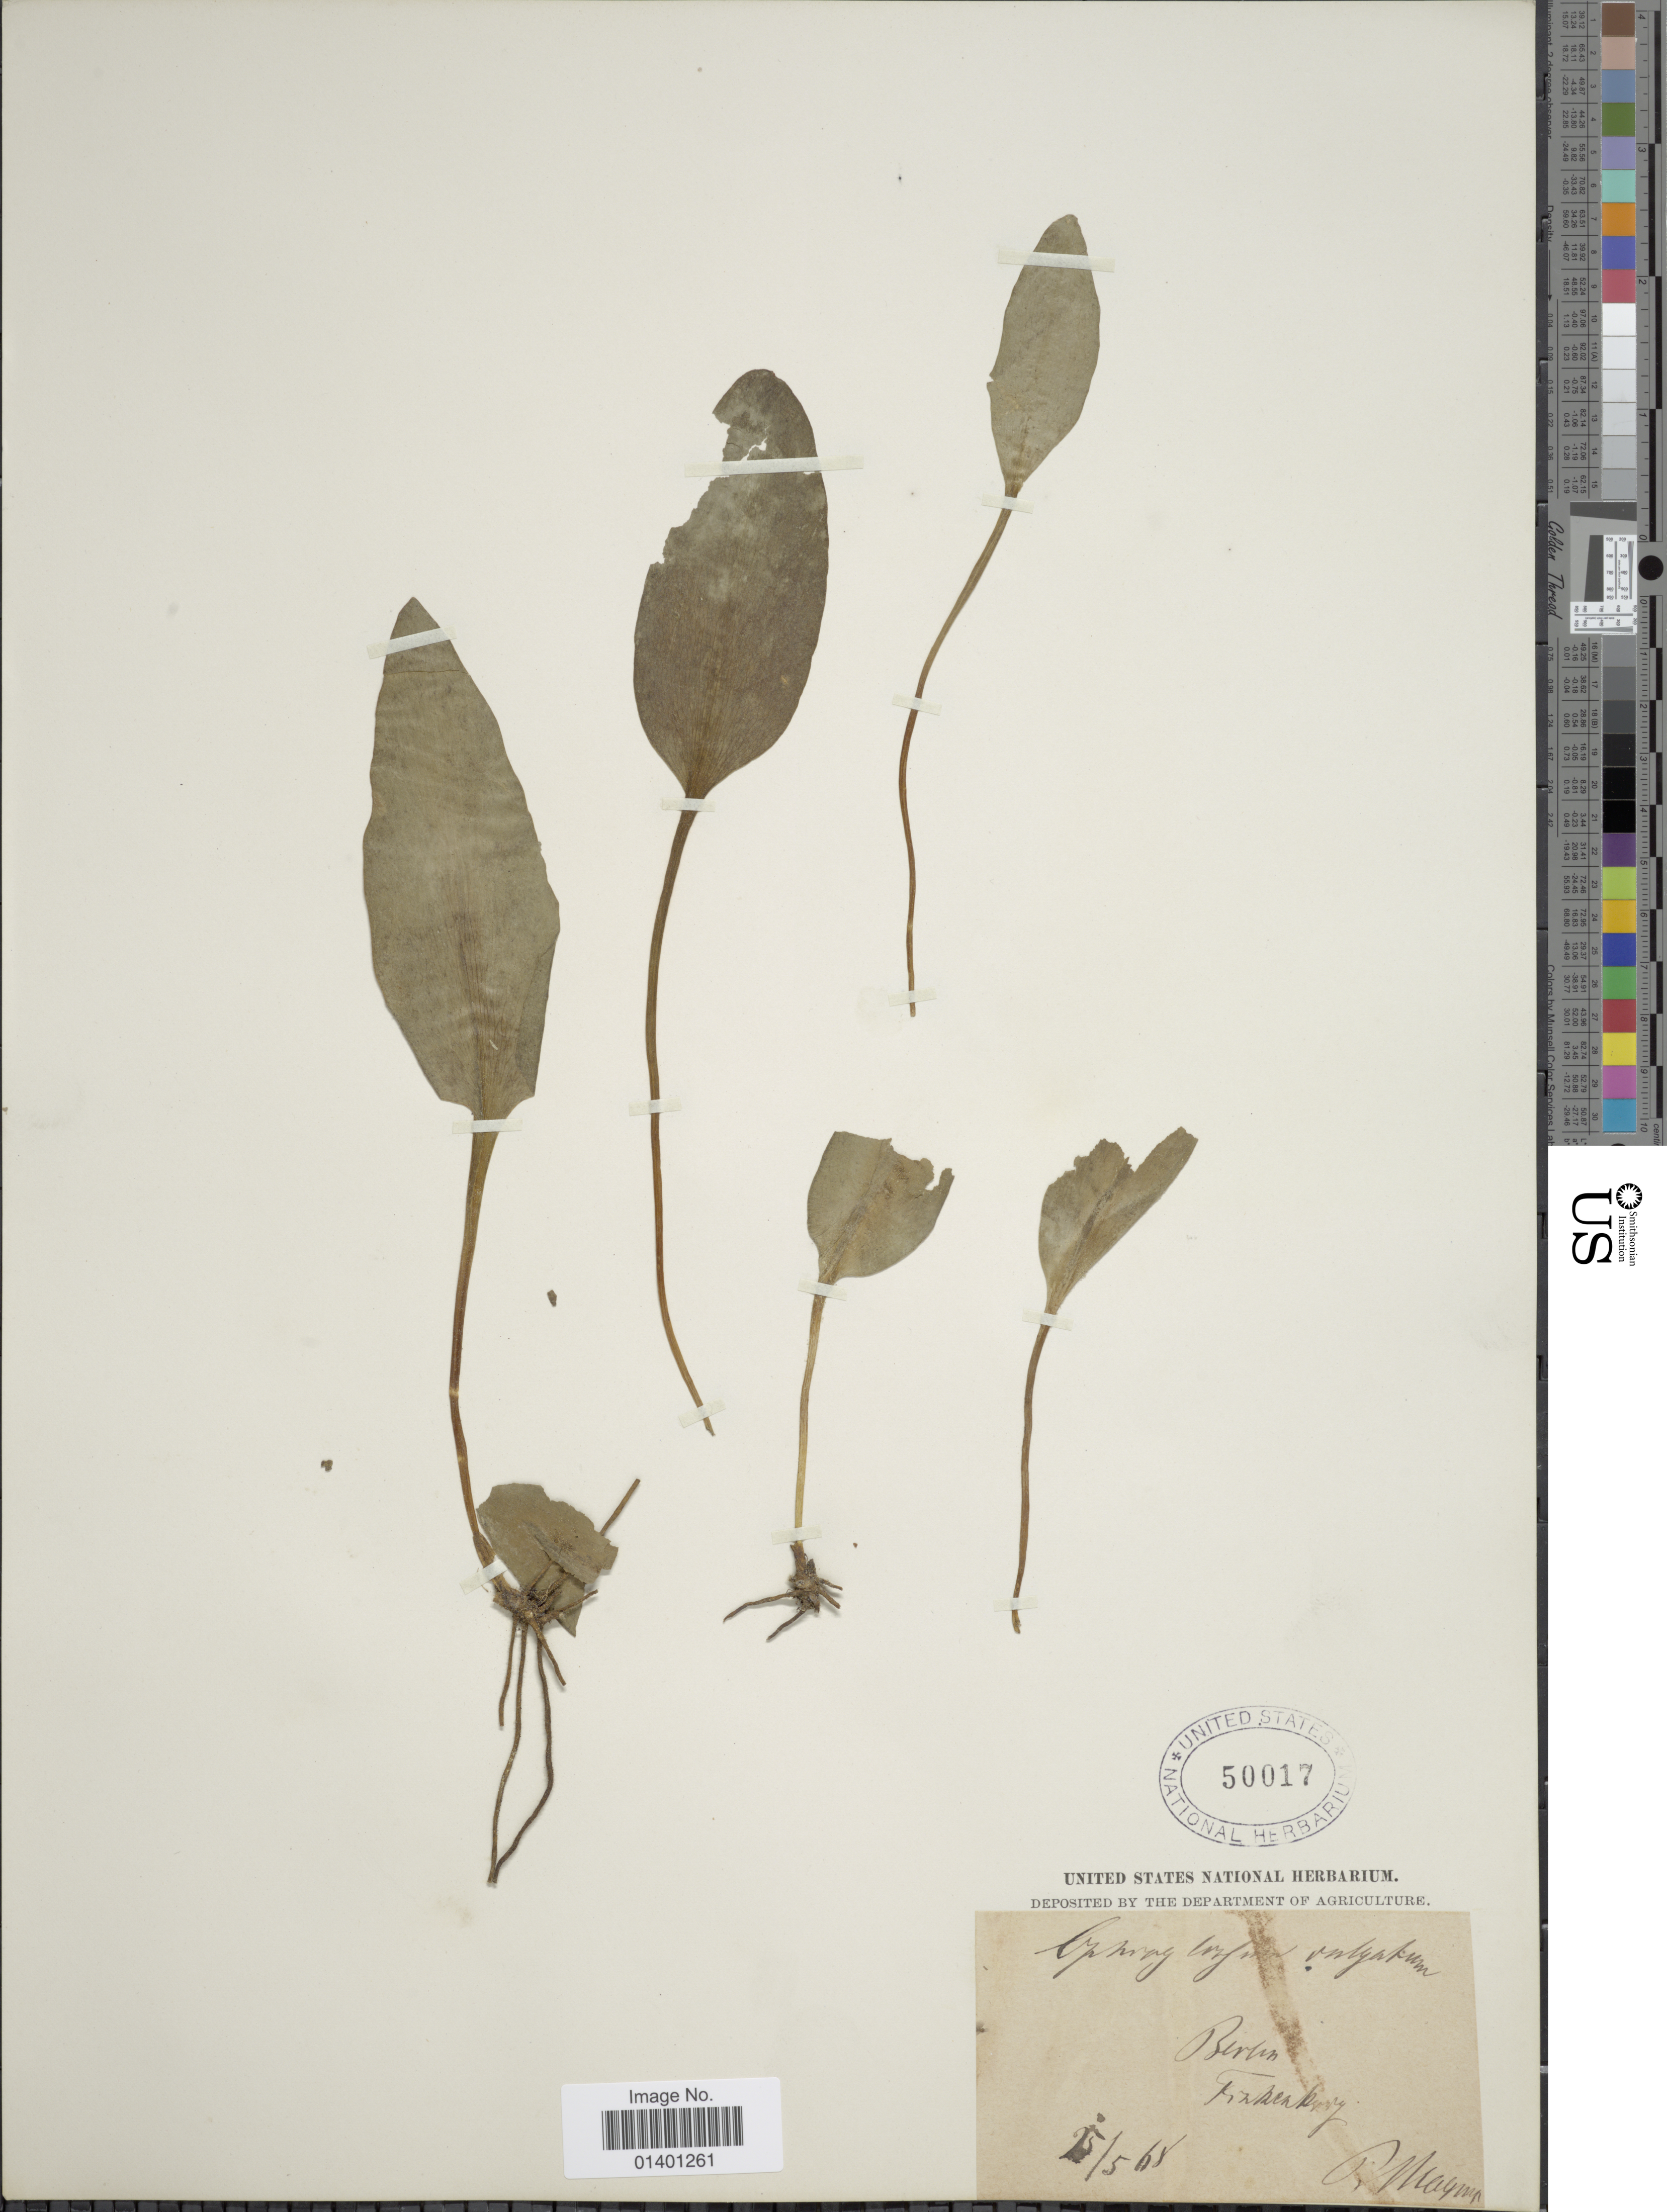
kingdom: Plantae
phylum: Tracheophyta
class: Polypodiopsida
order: Ophioglossales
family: Ophioglossaceae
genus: Ophioglossum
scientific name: Ophioglossum vulgatum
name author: L.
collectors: R. Wagner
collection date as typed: Transcribed d/m/y: 25/5/68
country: Germany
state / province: Berlin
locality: Frankburg [interpreted]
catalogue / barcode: US 50017